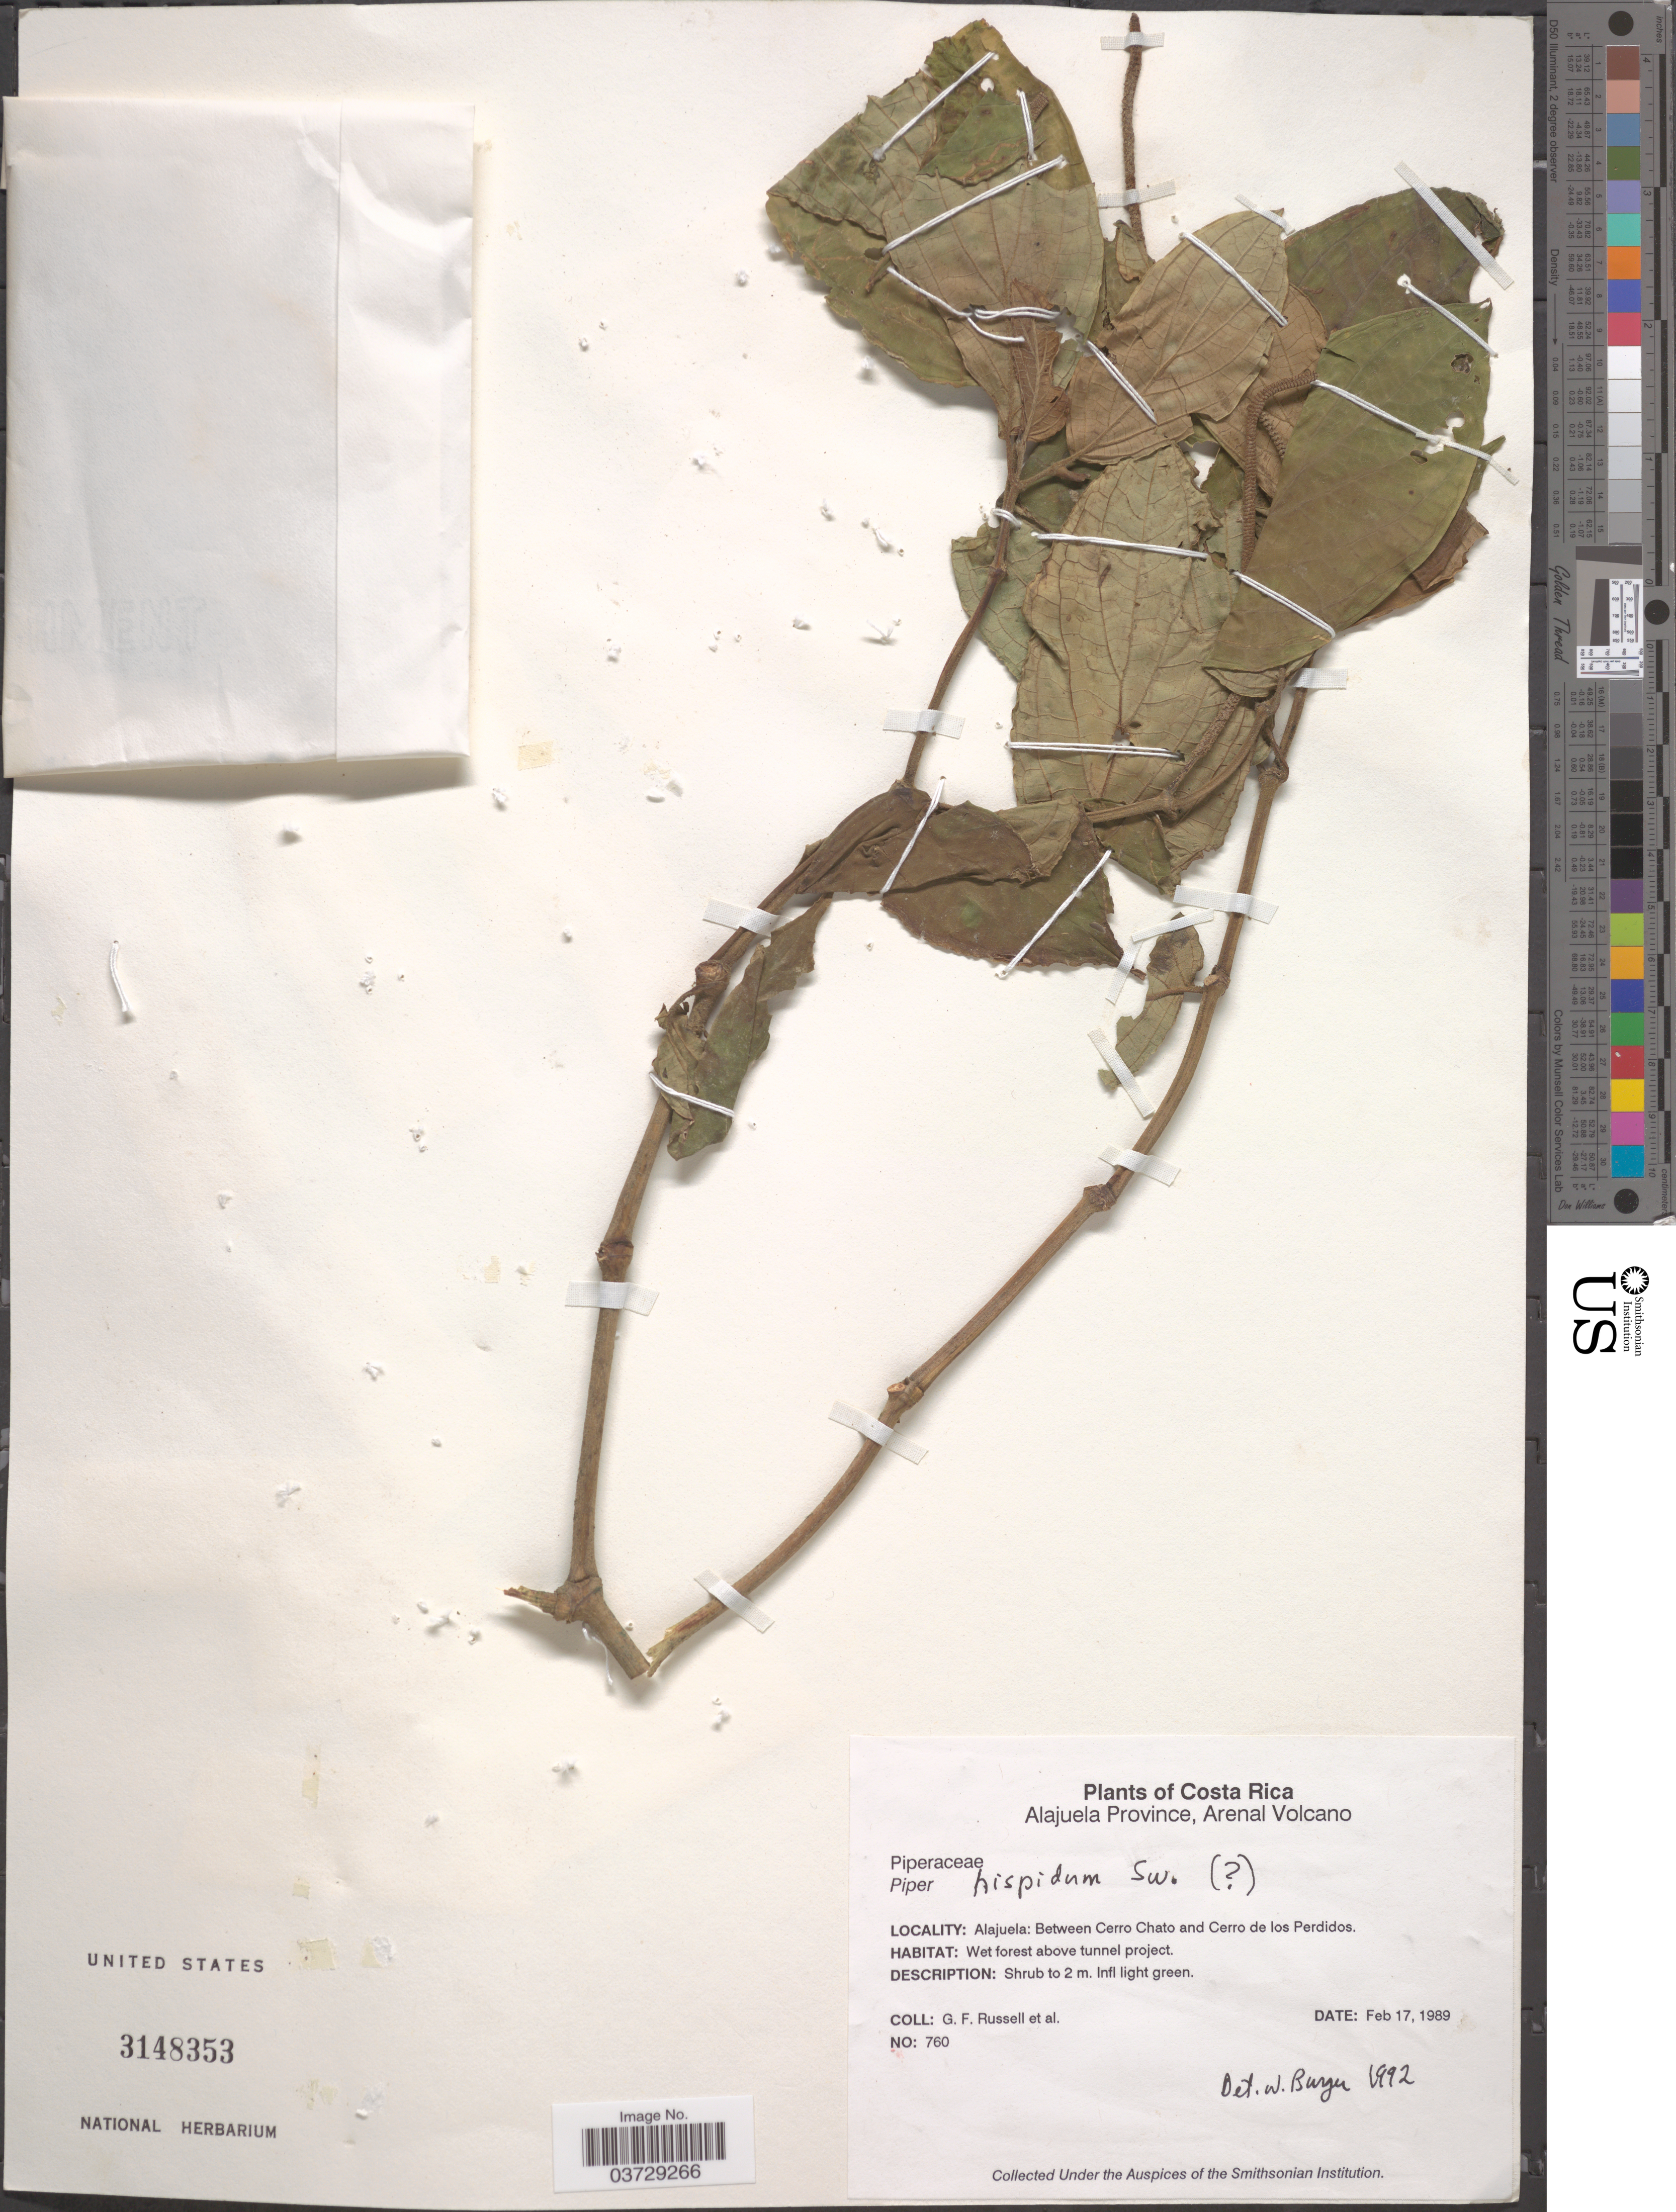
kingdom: Plantae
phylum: Tracheophyta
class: Magnoliopsida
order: Piperales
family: Piperaceae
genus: Piper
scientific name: Piper hispidum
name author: Sw.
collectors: G. Russell & et al.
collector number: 760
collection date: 1989-02-17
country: Costa Rica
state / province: Alajuela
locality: Arenal Volcano. Between Cerro Chato and Cerro de los Perdidos.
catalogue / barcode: US 3148353